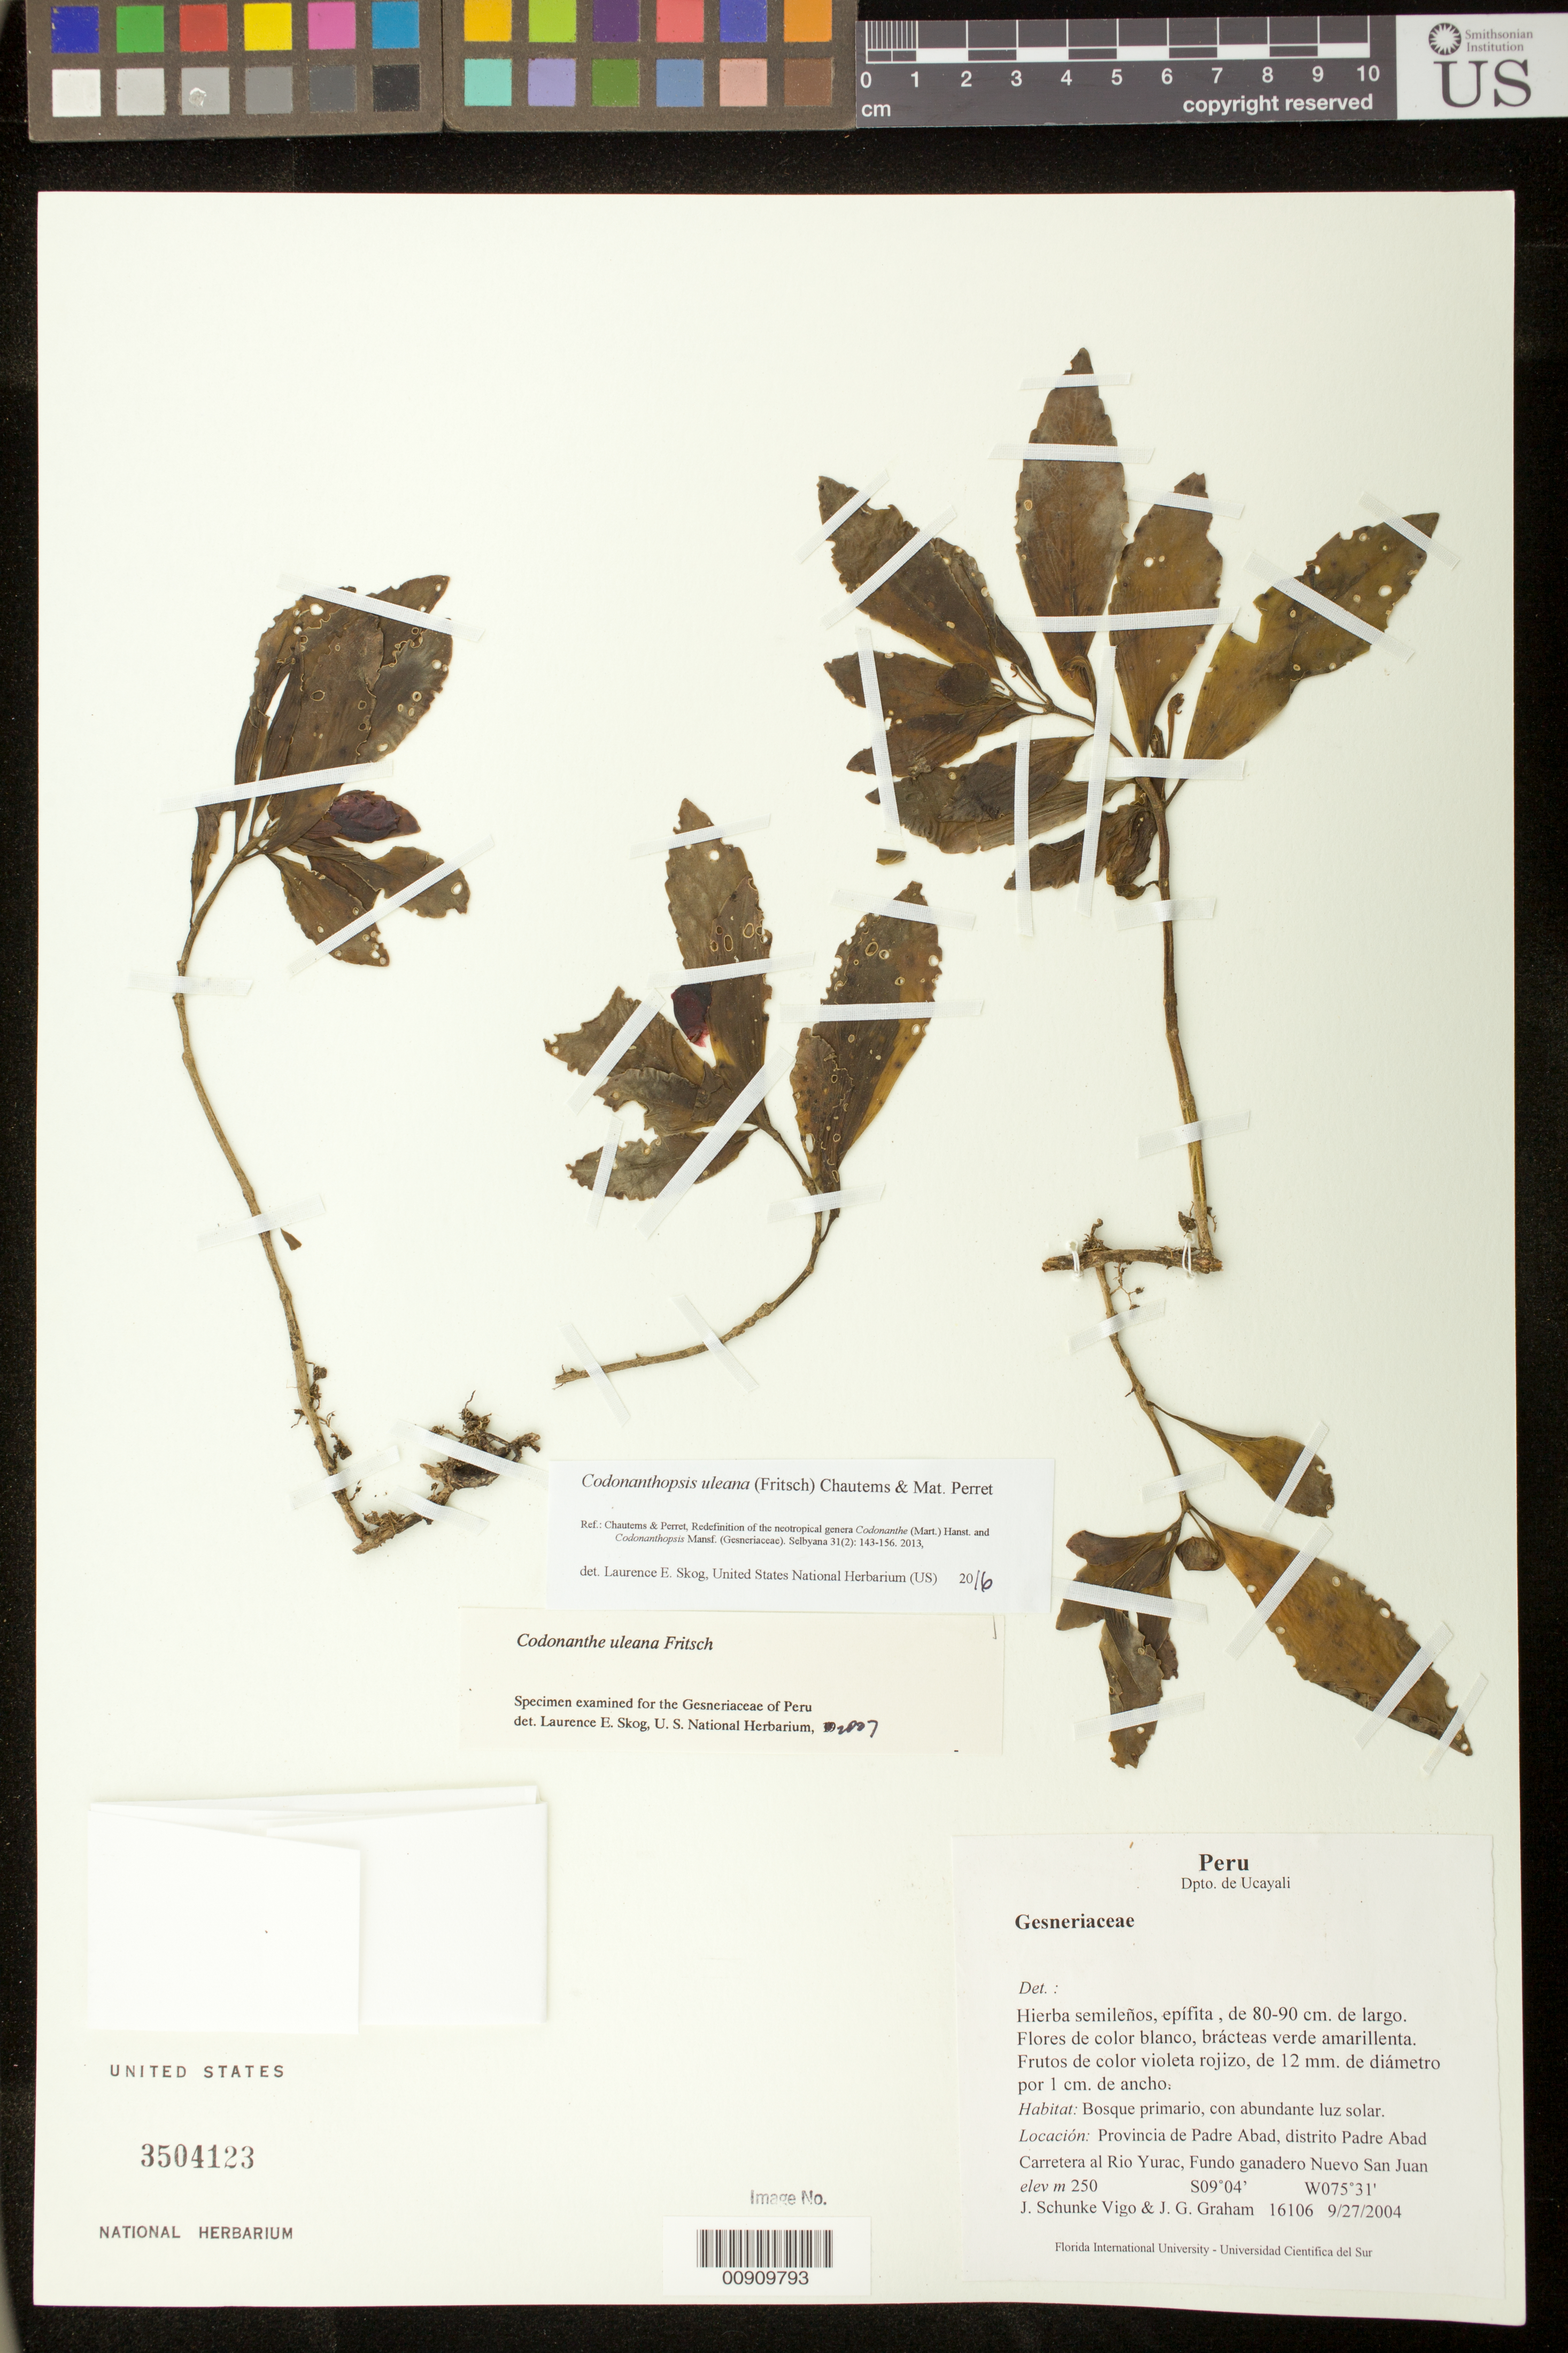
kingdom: Plantae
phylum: Tracheophyta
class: Magnoliopsida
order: Lamiales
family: Gesneriaceae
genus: Codonanthopsis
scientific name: Codonanthopsis uleana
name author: (Fritsch) Chautems & Mat.Perret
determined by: Skog, Laurence E.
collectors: J. Schunke Vigo & J. G. Graham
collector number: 16106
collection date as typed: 27 Sep 2004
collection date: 2004-09-27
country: Peru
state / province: Ucayali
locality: Provincia de Padre Abad, distrito Padre Abad. Carretera al Rio Yurac, Fundo ganadero Nuevo San Juan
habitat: Bosque primario, con abundante luz solar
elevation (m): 250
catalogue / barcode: US 3504123